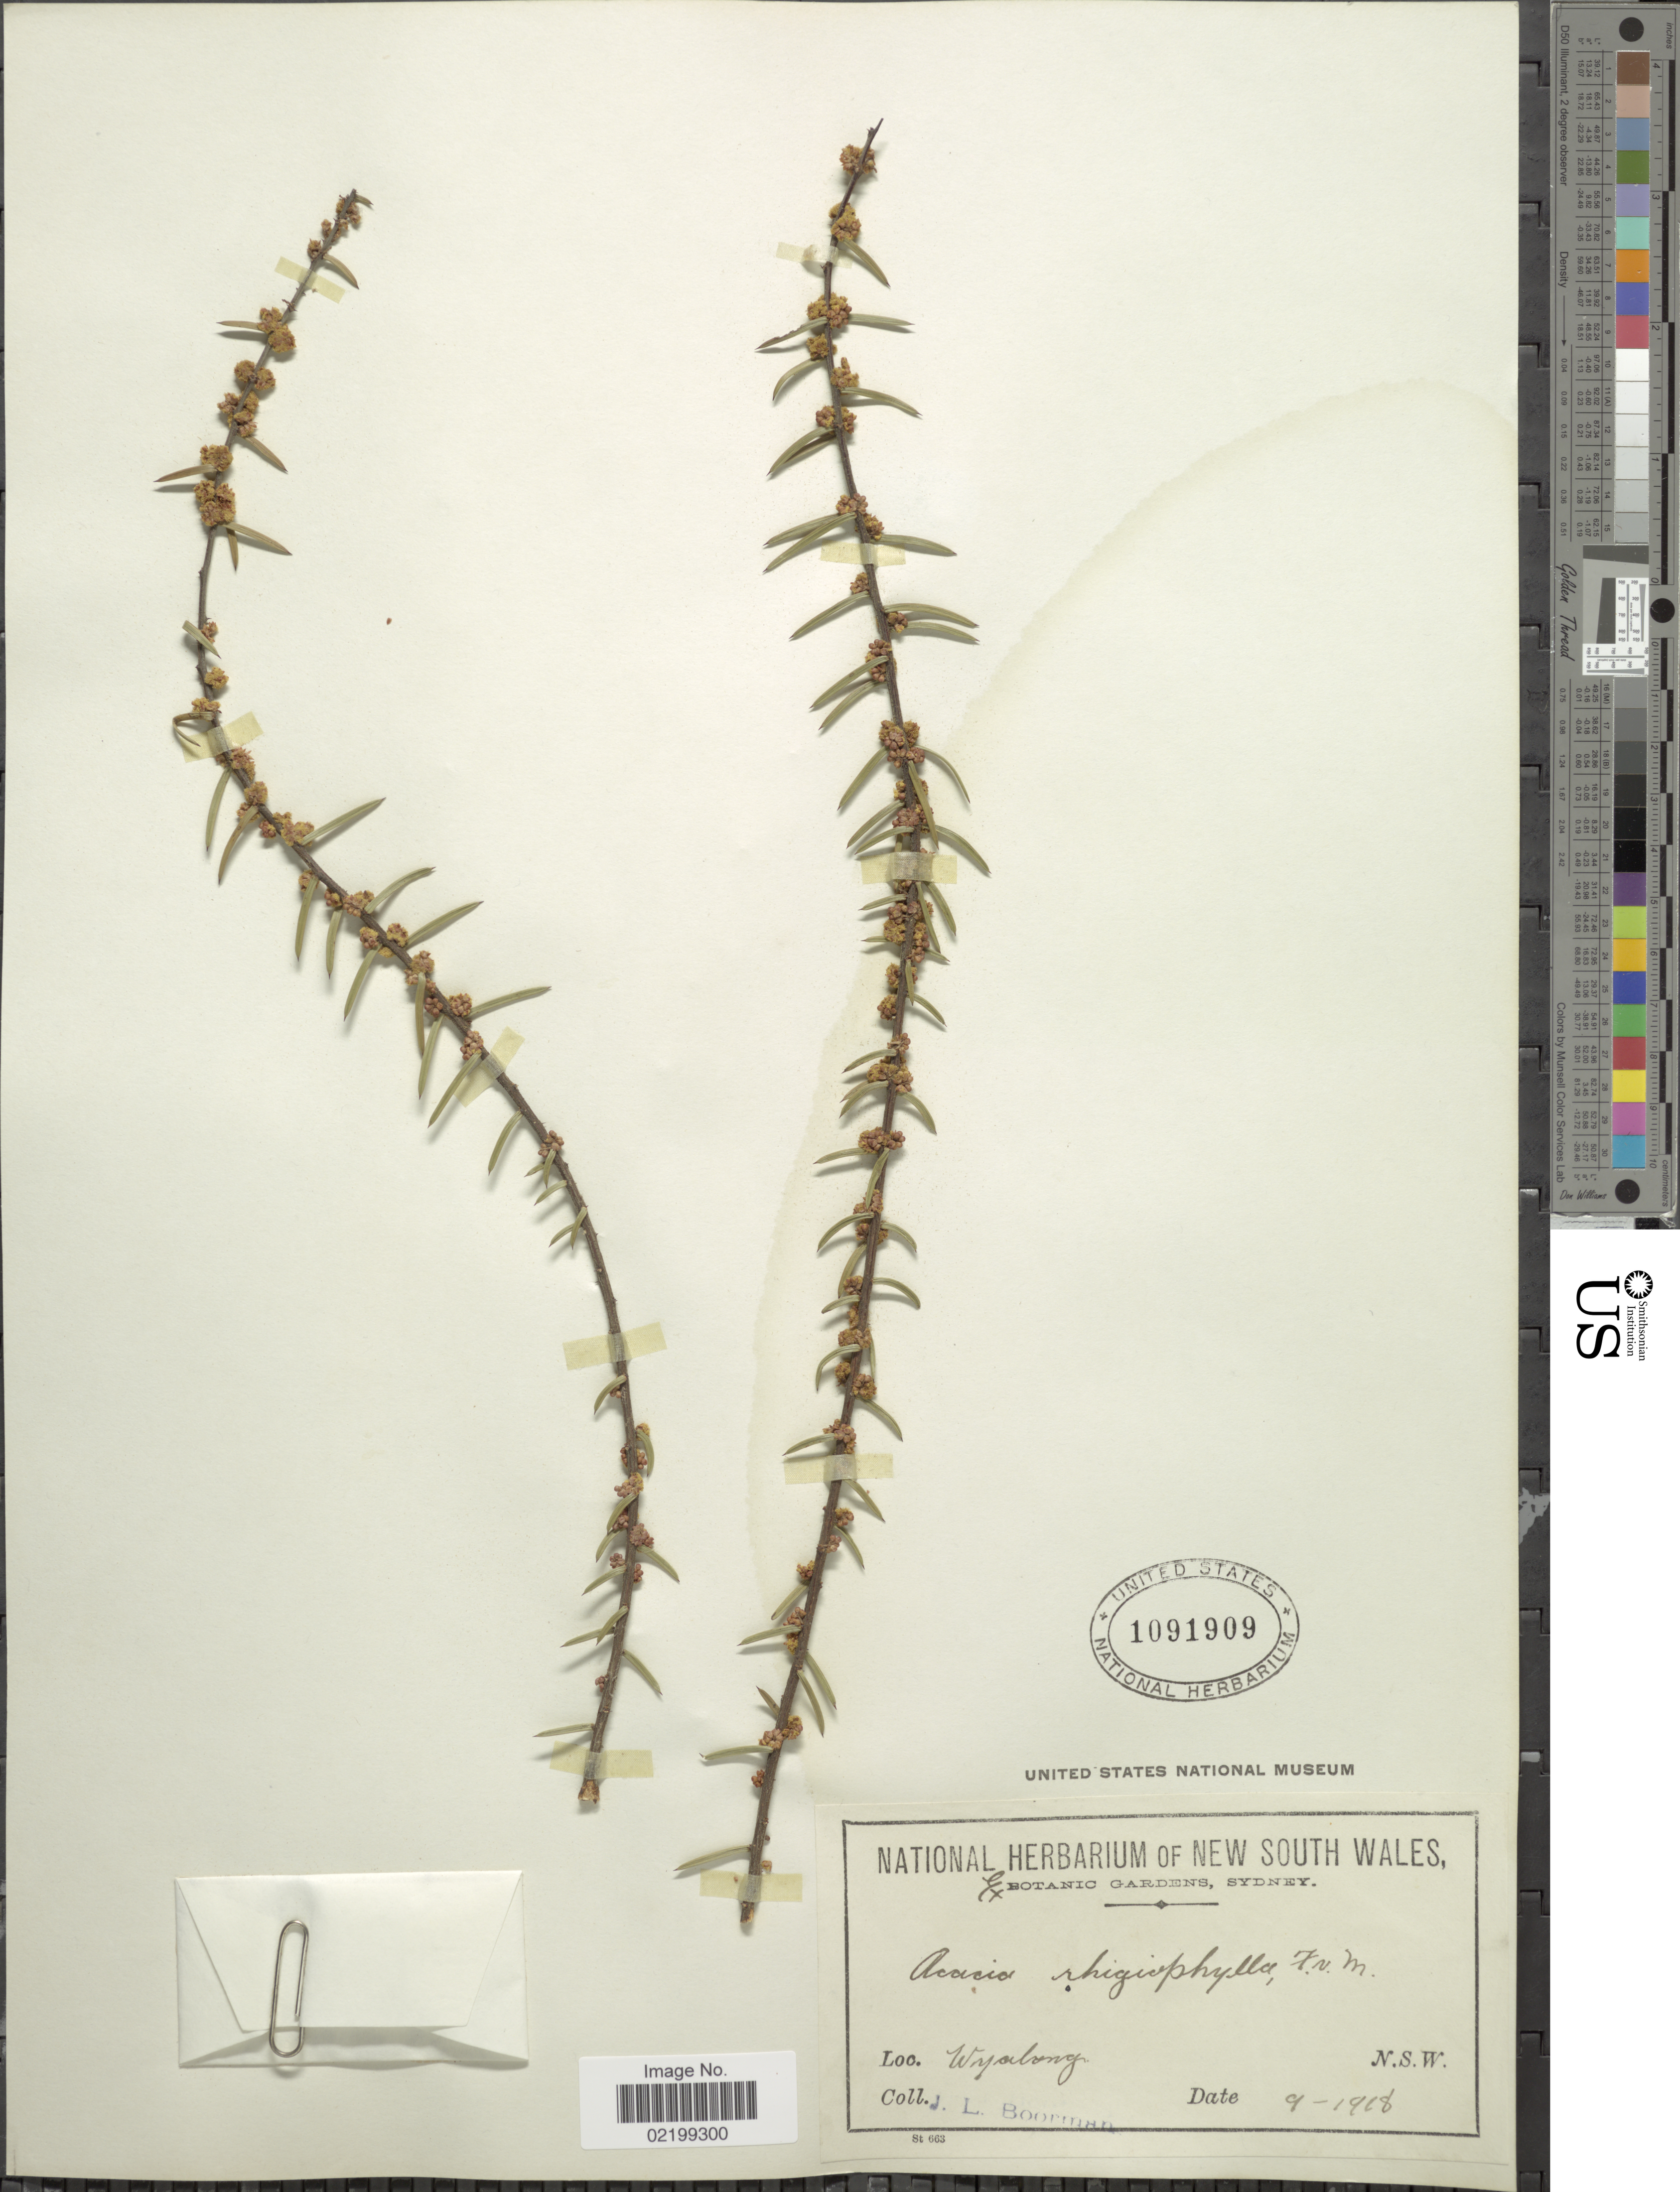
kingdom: Plantae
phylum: Tracheophyta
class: Magnoliopsida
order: Fabales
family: Fabaceae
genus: Acacia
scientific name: Acacia rhigiophylla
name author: Benth.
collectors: J. Boorman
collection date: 1918-09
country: Australia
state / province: New South Wales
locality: Wyalong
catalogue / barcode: US 1091909